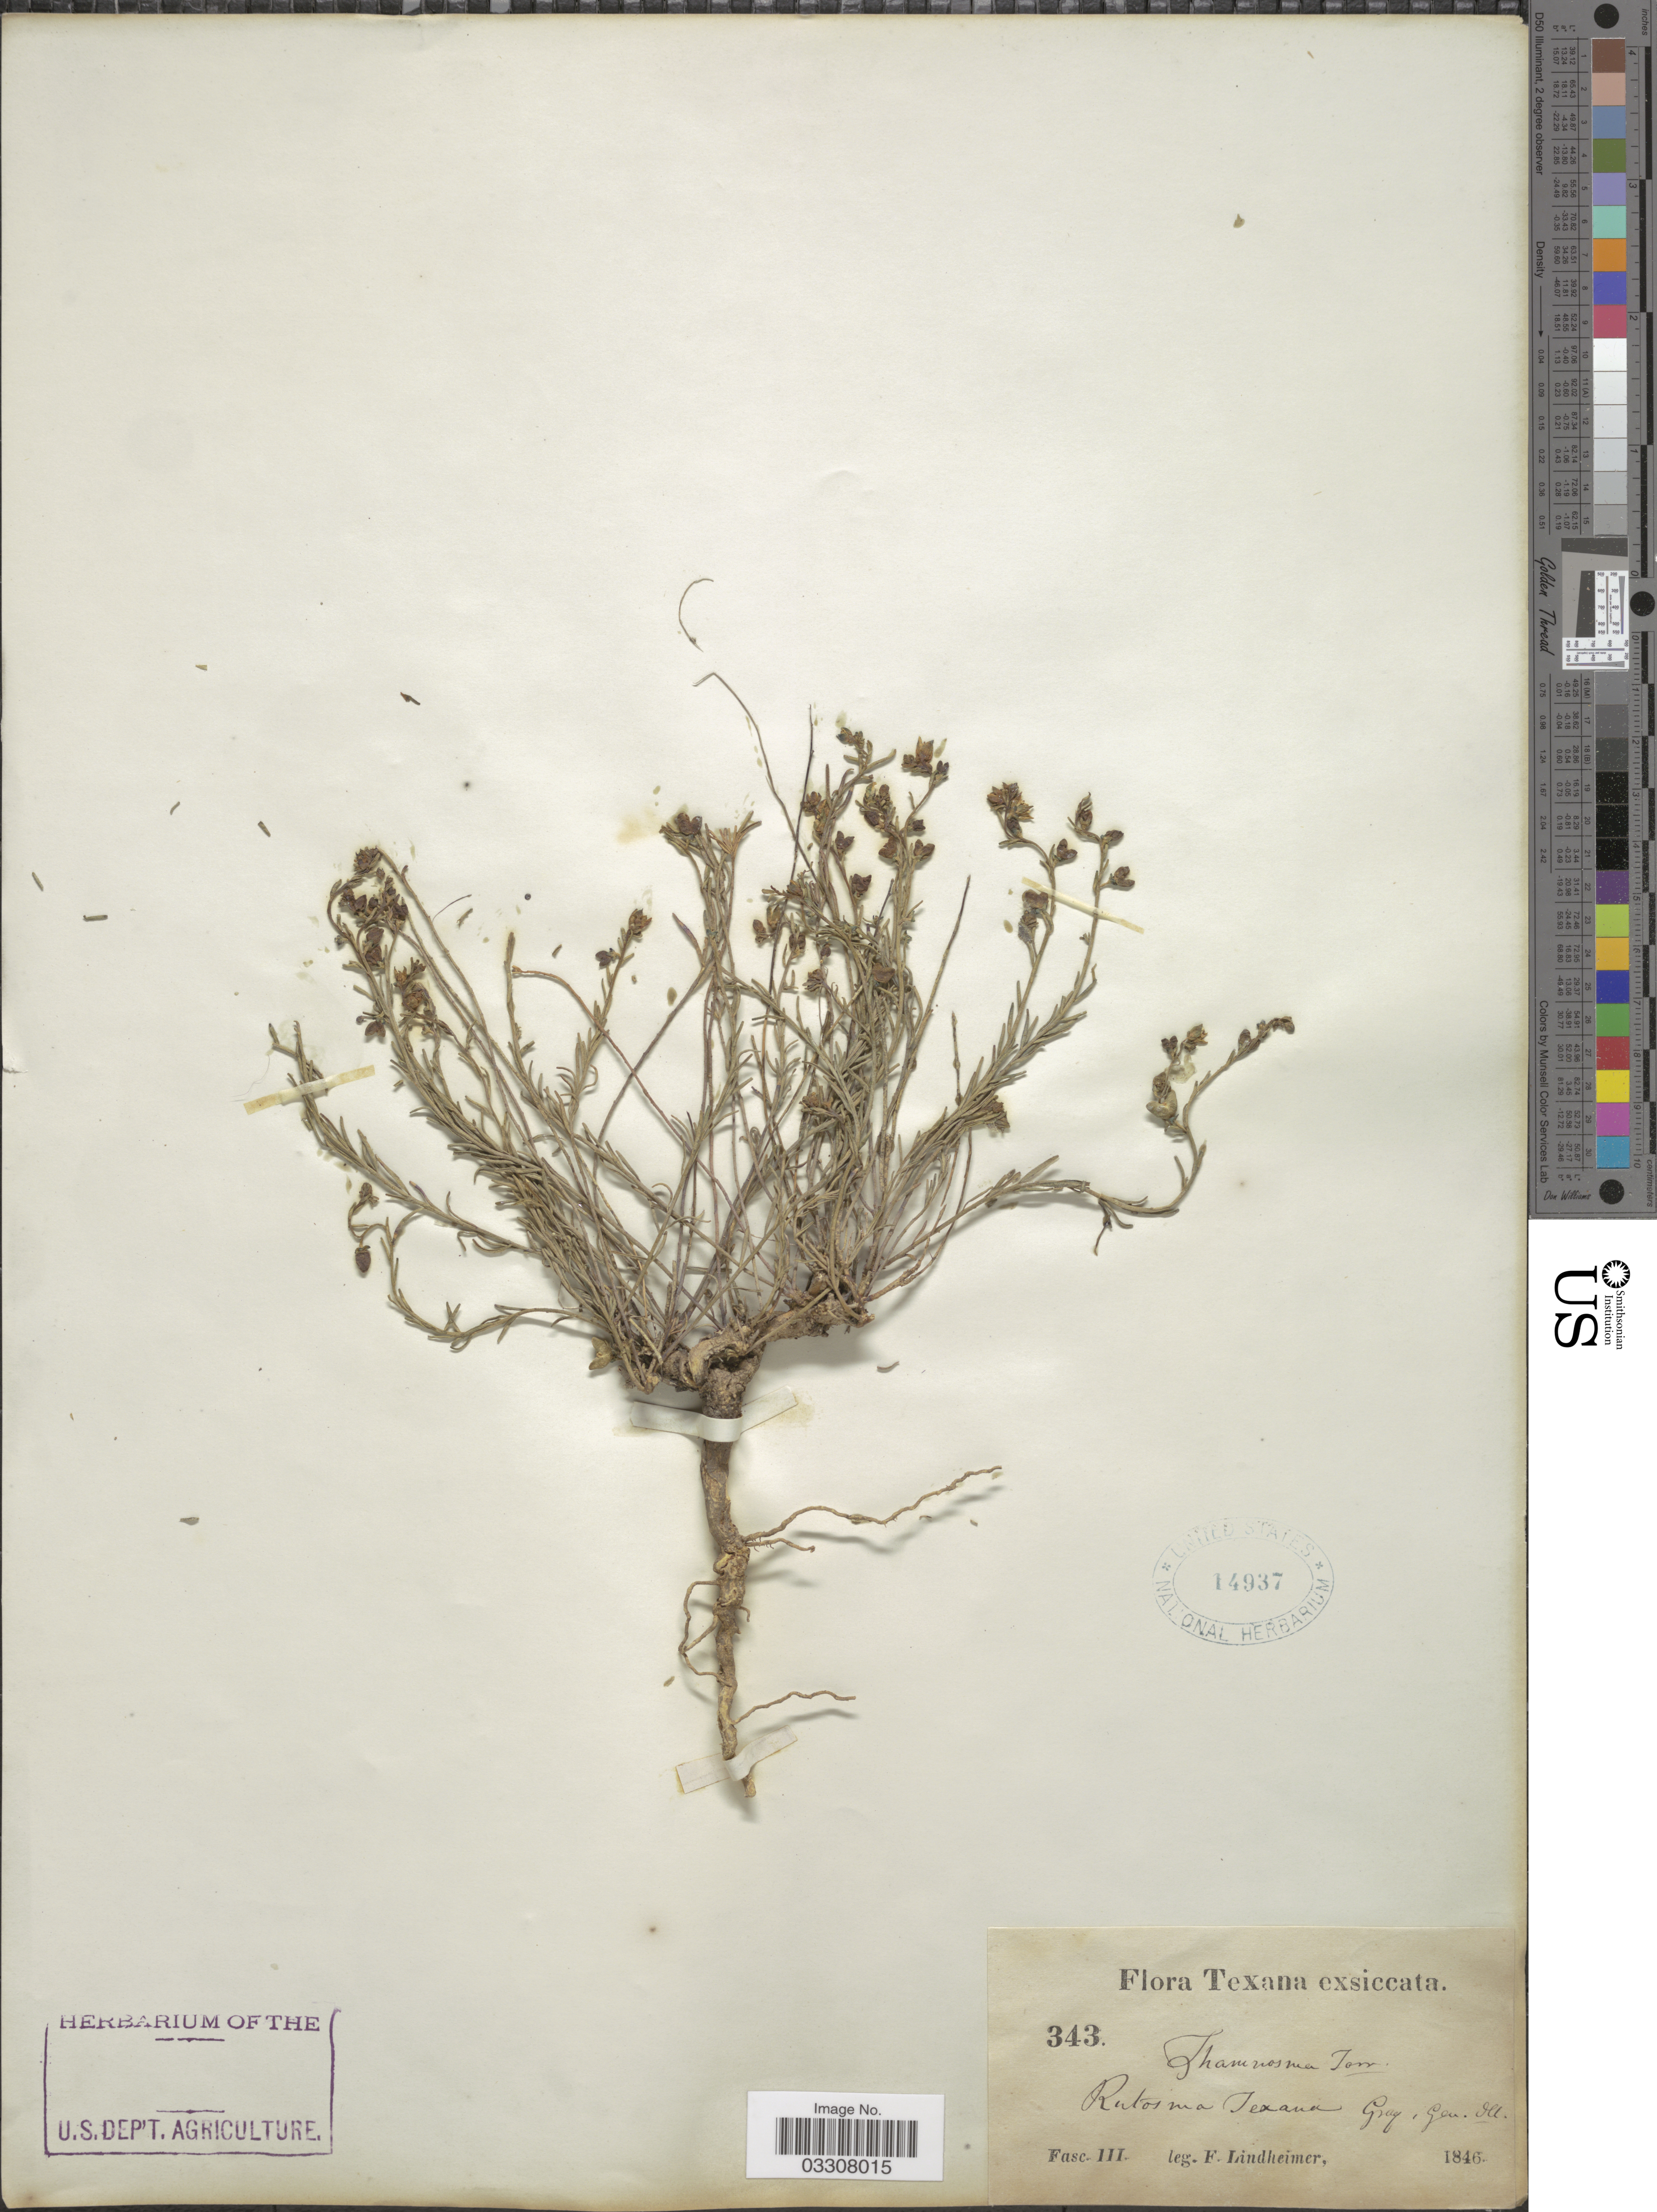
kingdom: Plantae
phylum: Tracheophyta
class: Magnoliopsida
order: Sapindales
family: Rutaceae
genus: Thamnosma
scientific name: Thamnosma texana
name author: (A. Gray) Torr.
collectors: F. Lindheimer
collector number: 343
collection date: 1846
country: United States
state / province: Texas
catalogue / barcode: US 14937